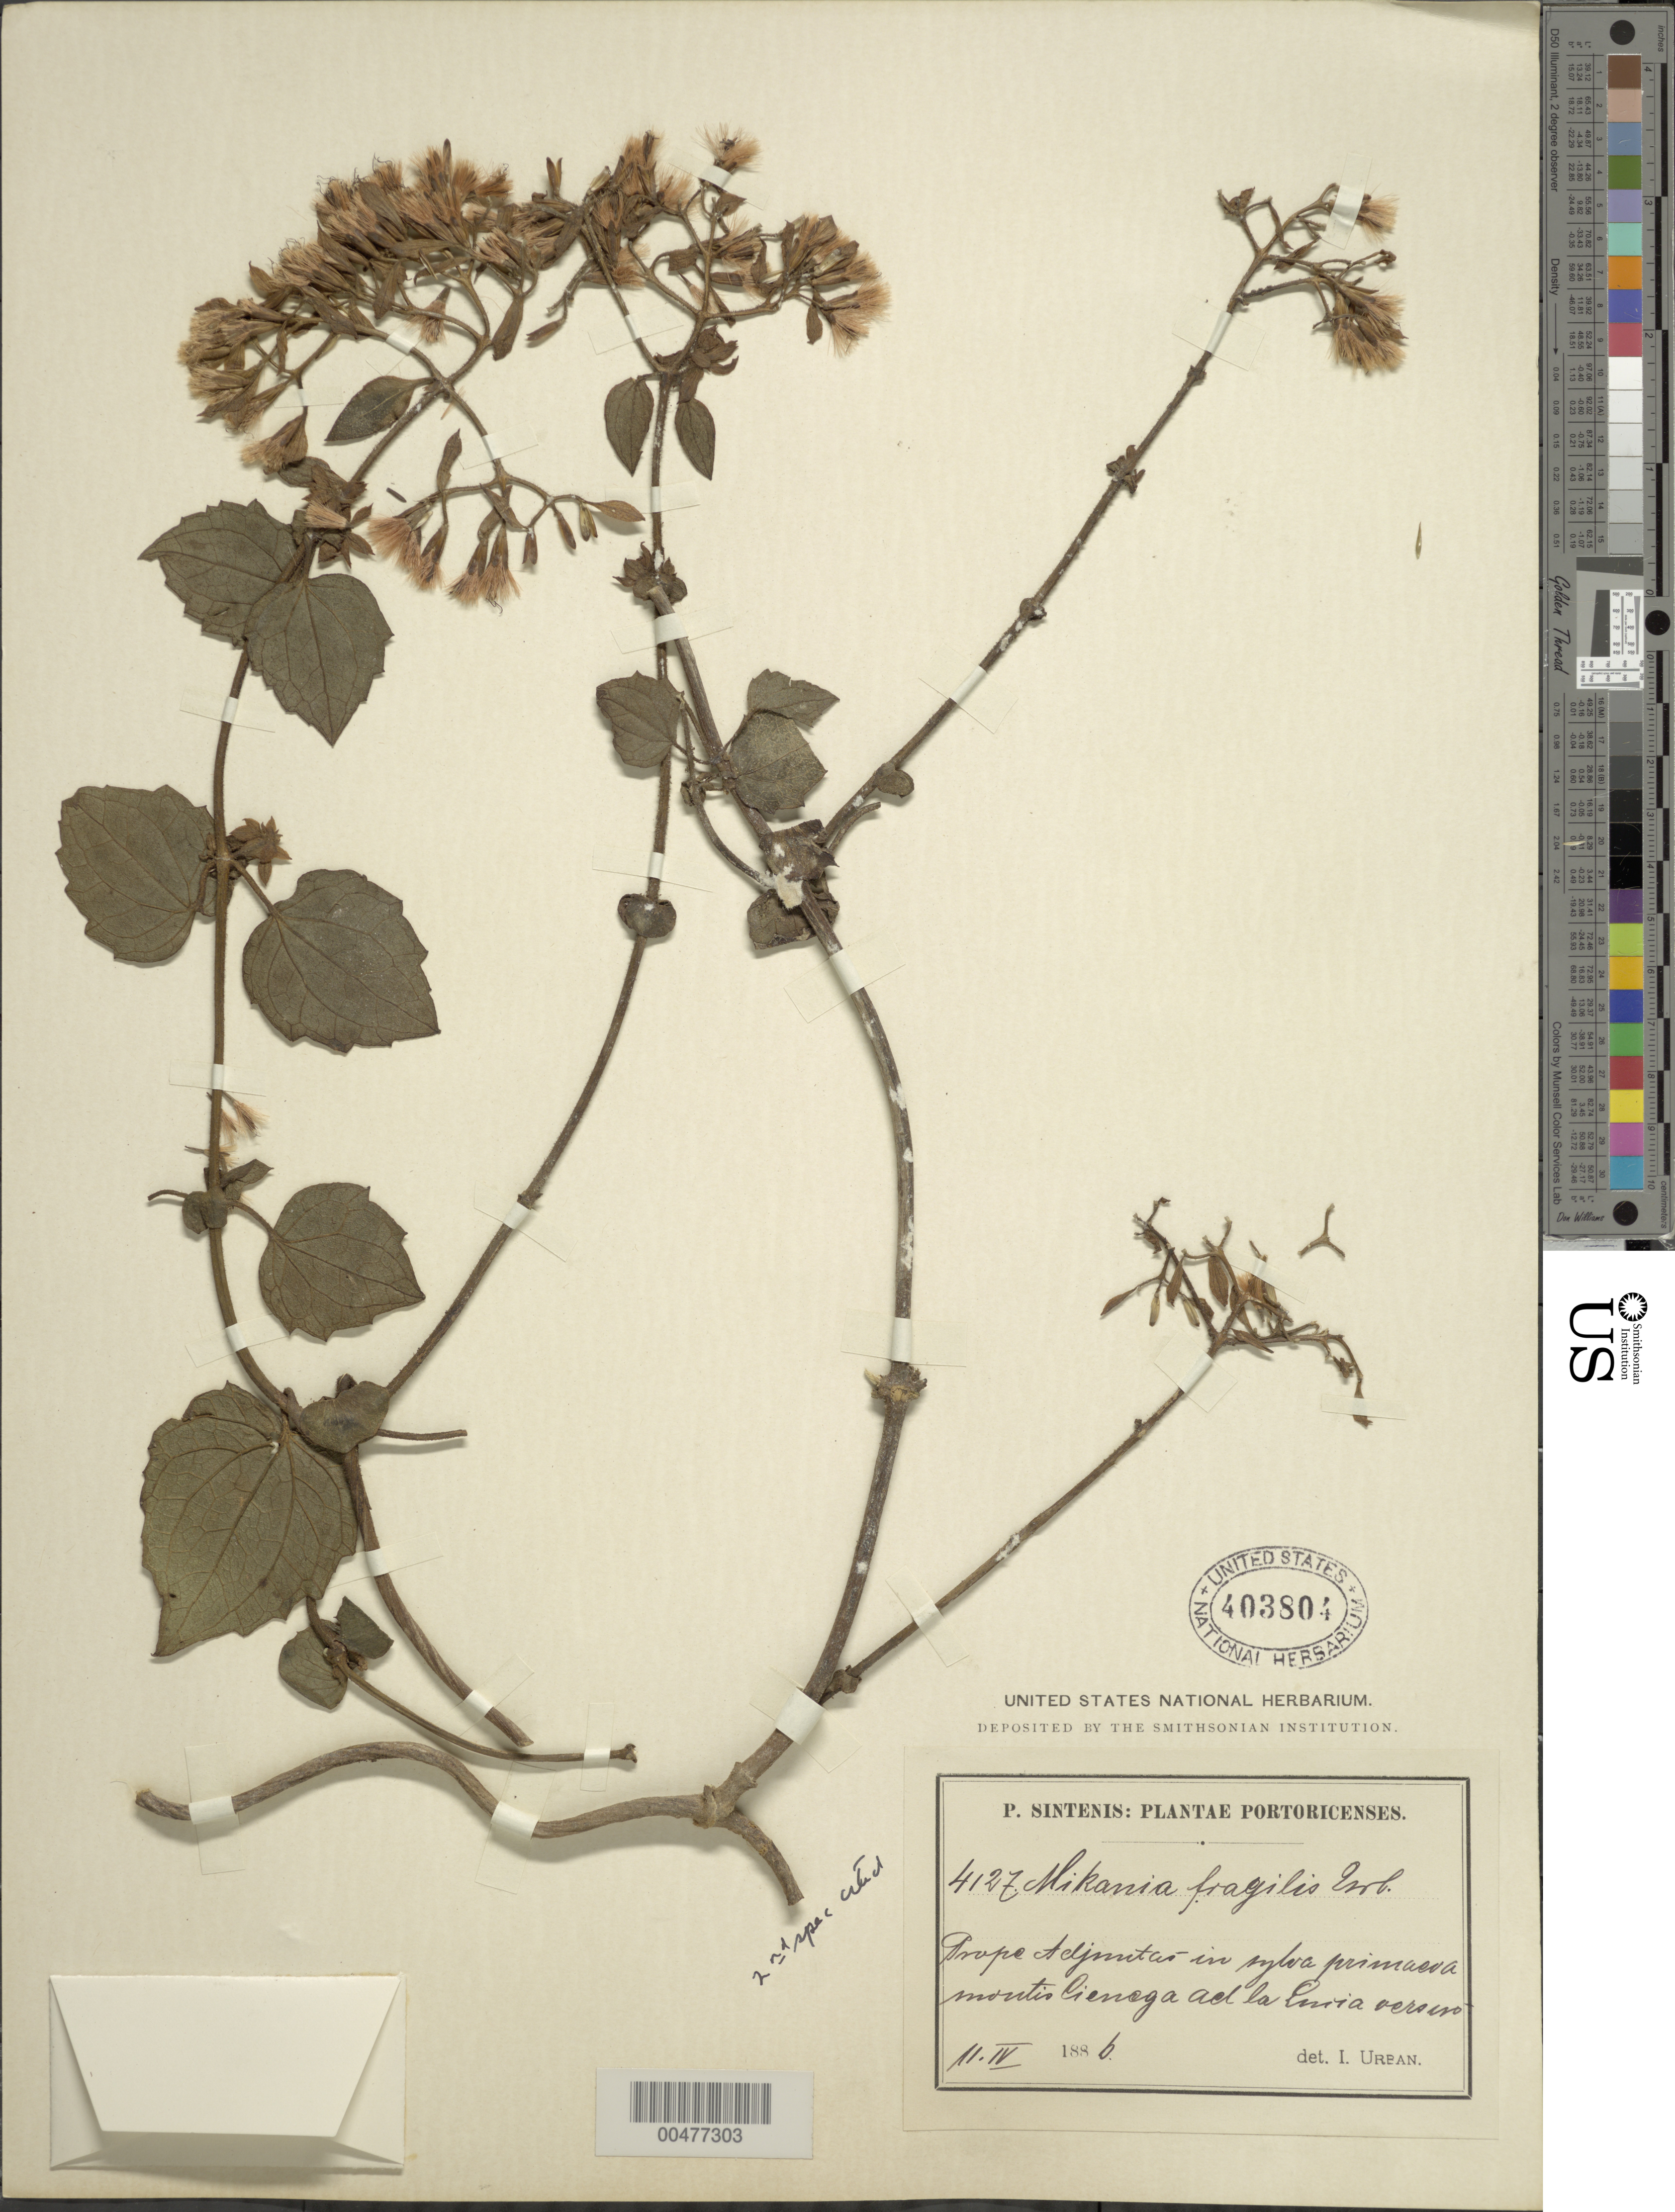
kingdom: Plantae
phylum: Tracheophyta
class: Magnoliopsida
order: Asterales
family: Asteraceae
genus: Mikania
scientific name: Mikania fragilis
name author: Urb.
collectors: P. Sintenis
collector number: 4127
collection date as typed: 11 Apr 1886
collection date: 1886-04-11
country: Puerto Rico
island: Greater Antilles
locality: Prope Adjuntas. In sylva primaeva montis Cienaga ad la Livia versino.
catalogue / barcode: US 403804